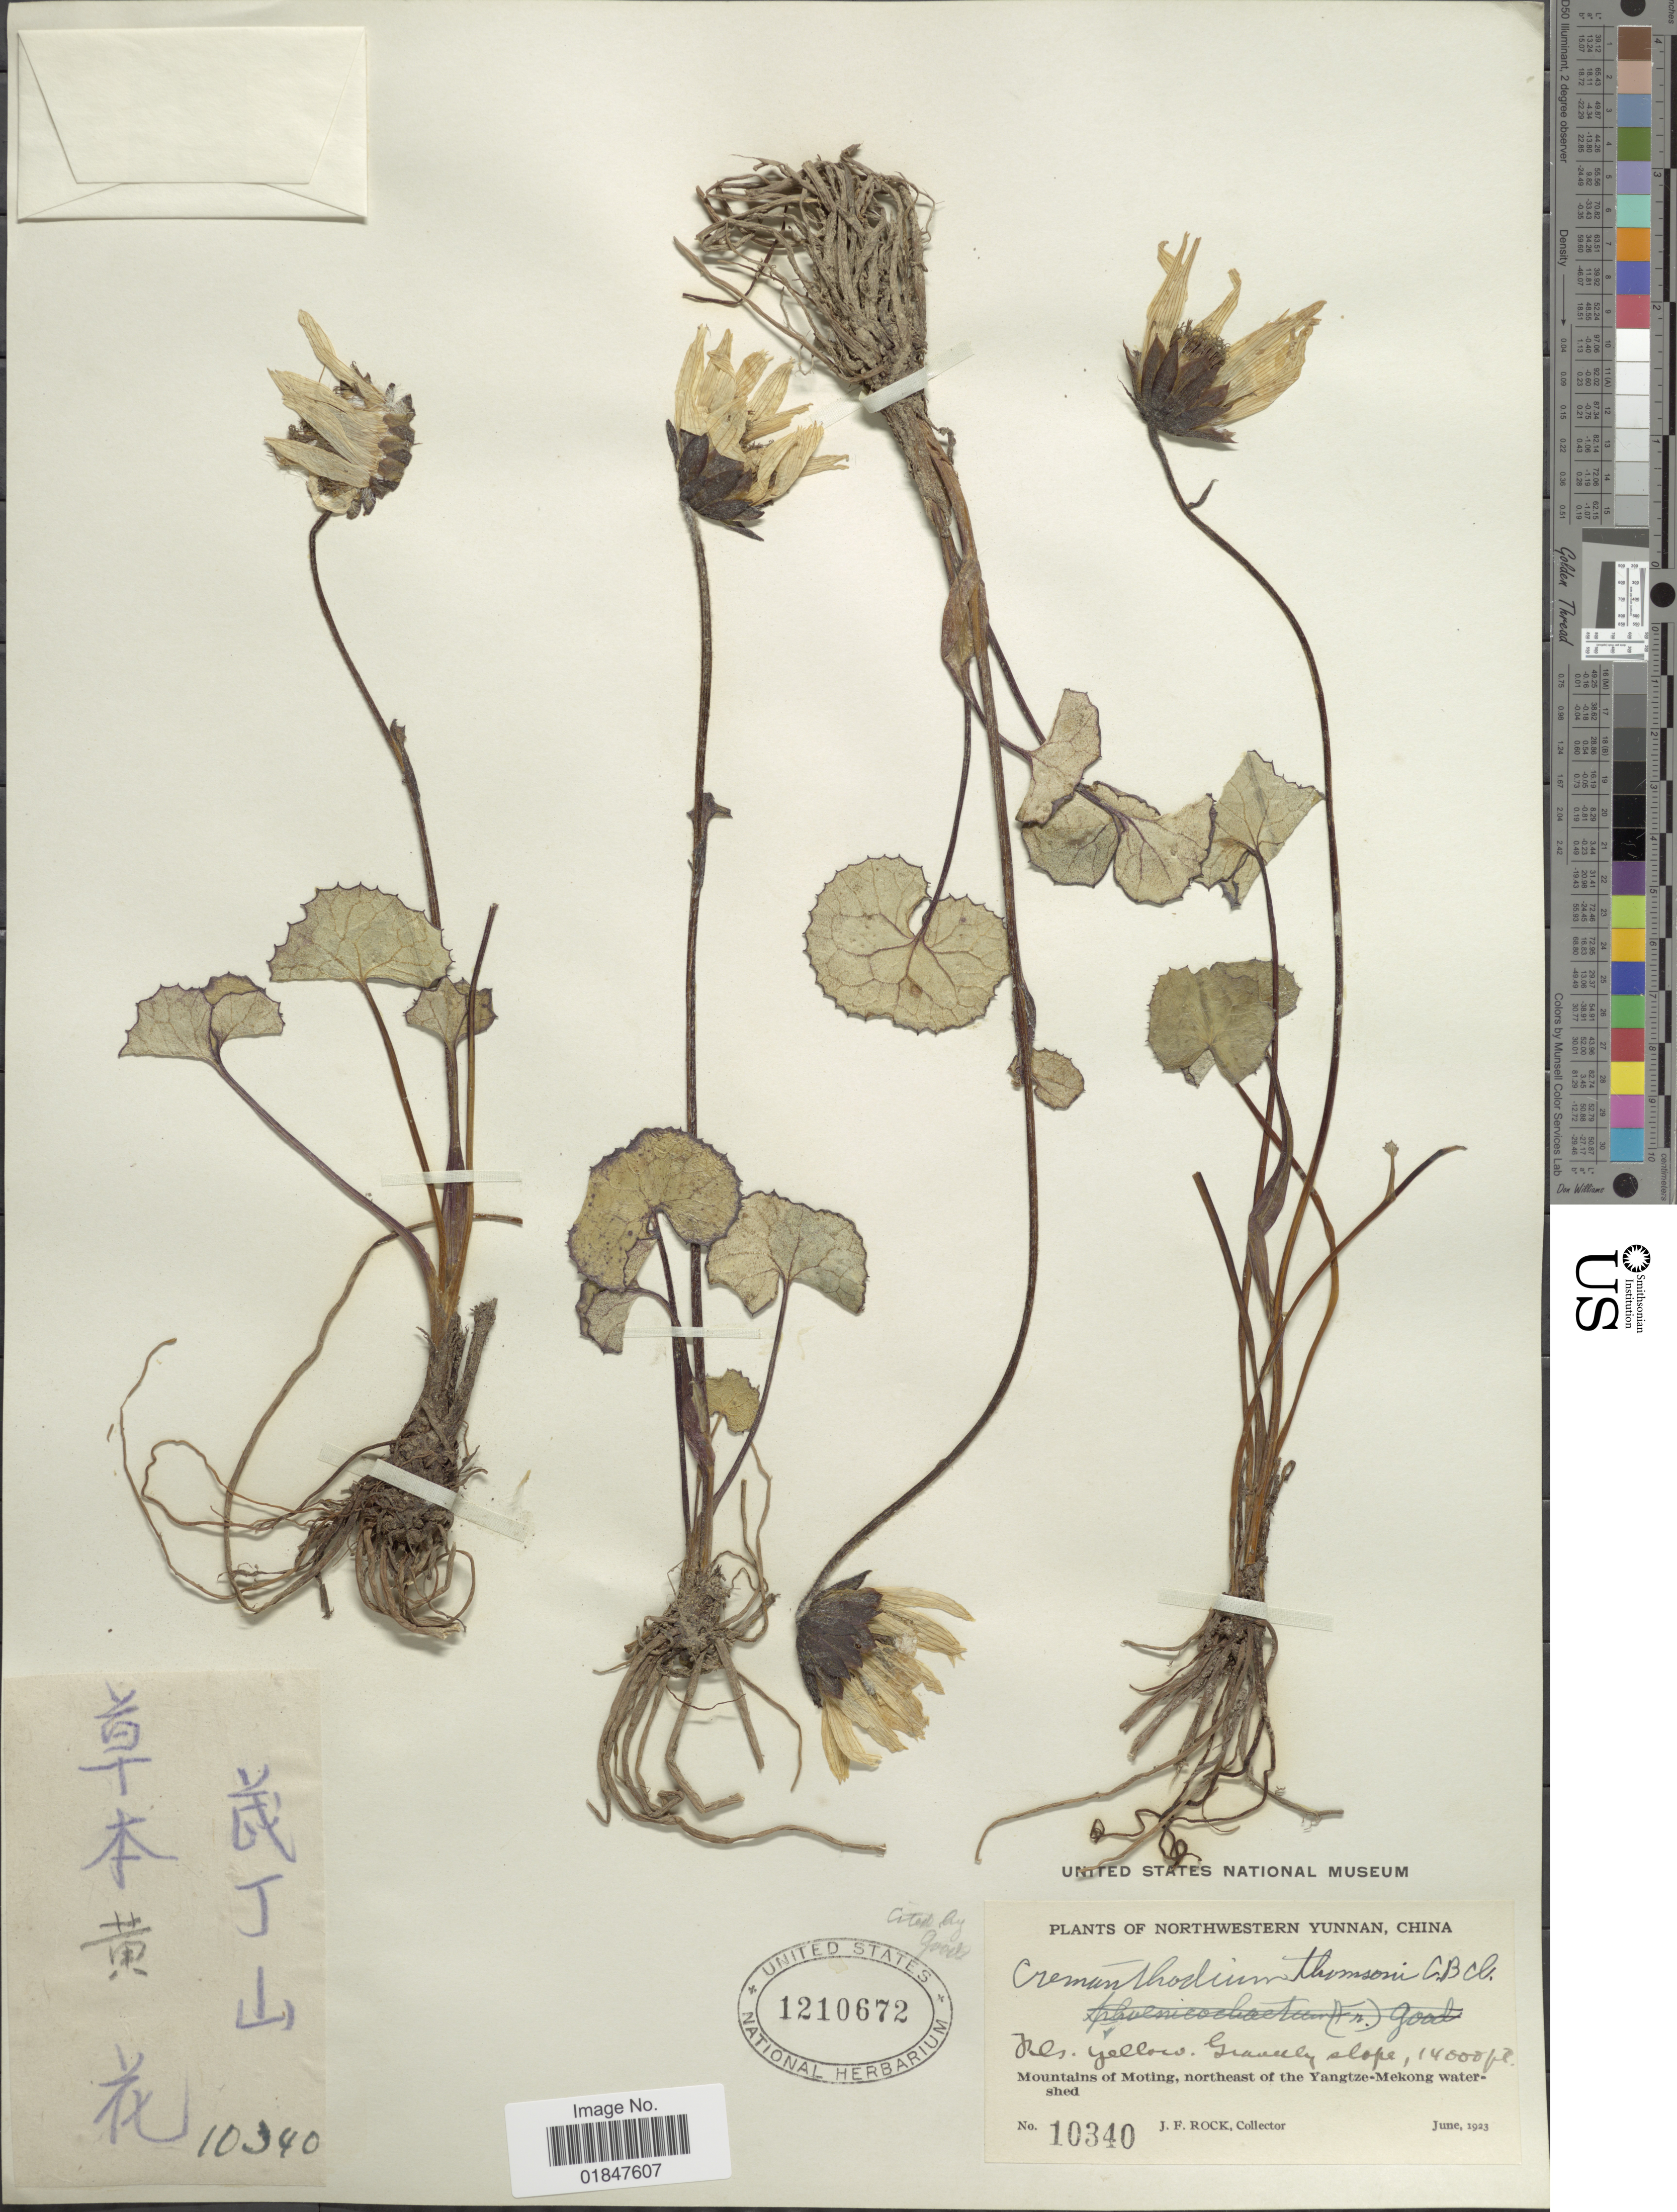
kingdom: Plantae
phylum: Tracheophyta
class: Magnoliopsida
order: Asterales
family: Asteraceae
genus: Cremanthodium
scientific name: Cremanthodium thomsonii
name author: C.B. Clarke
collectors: J. Rock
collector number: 10340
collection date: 1923-06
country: China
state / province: Yunnan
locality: Northwestern Yunnan, Mountains of Moting, northeast of the Yangtze-Mekong watershed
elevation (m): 4267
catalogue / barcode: US 1210672